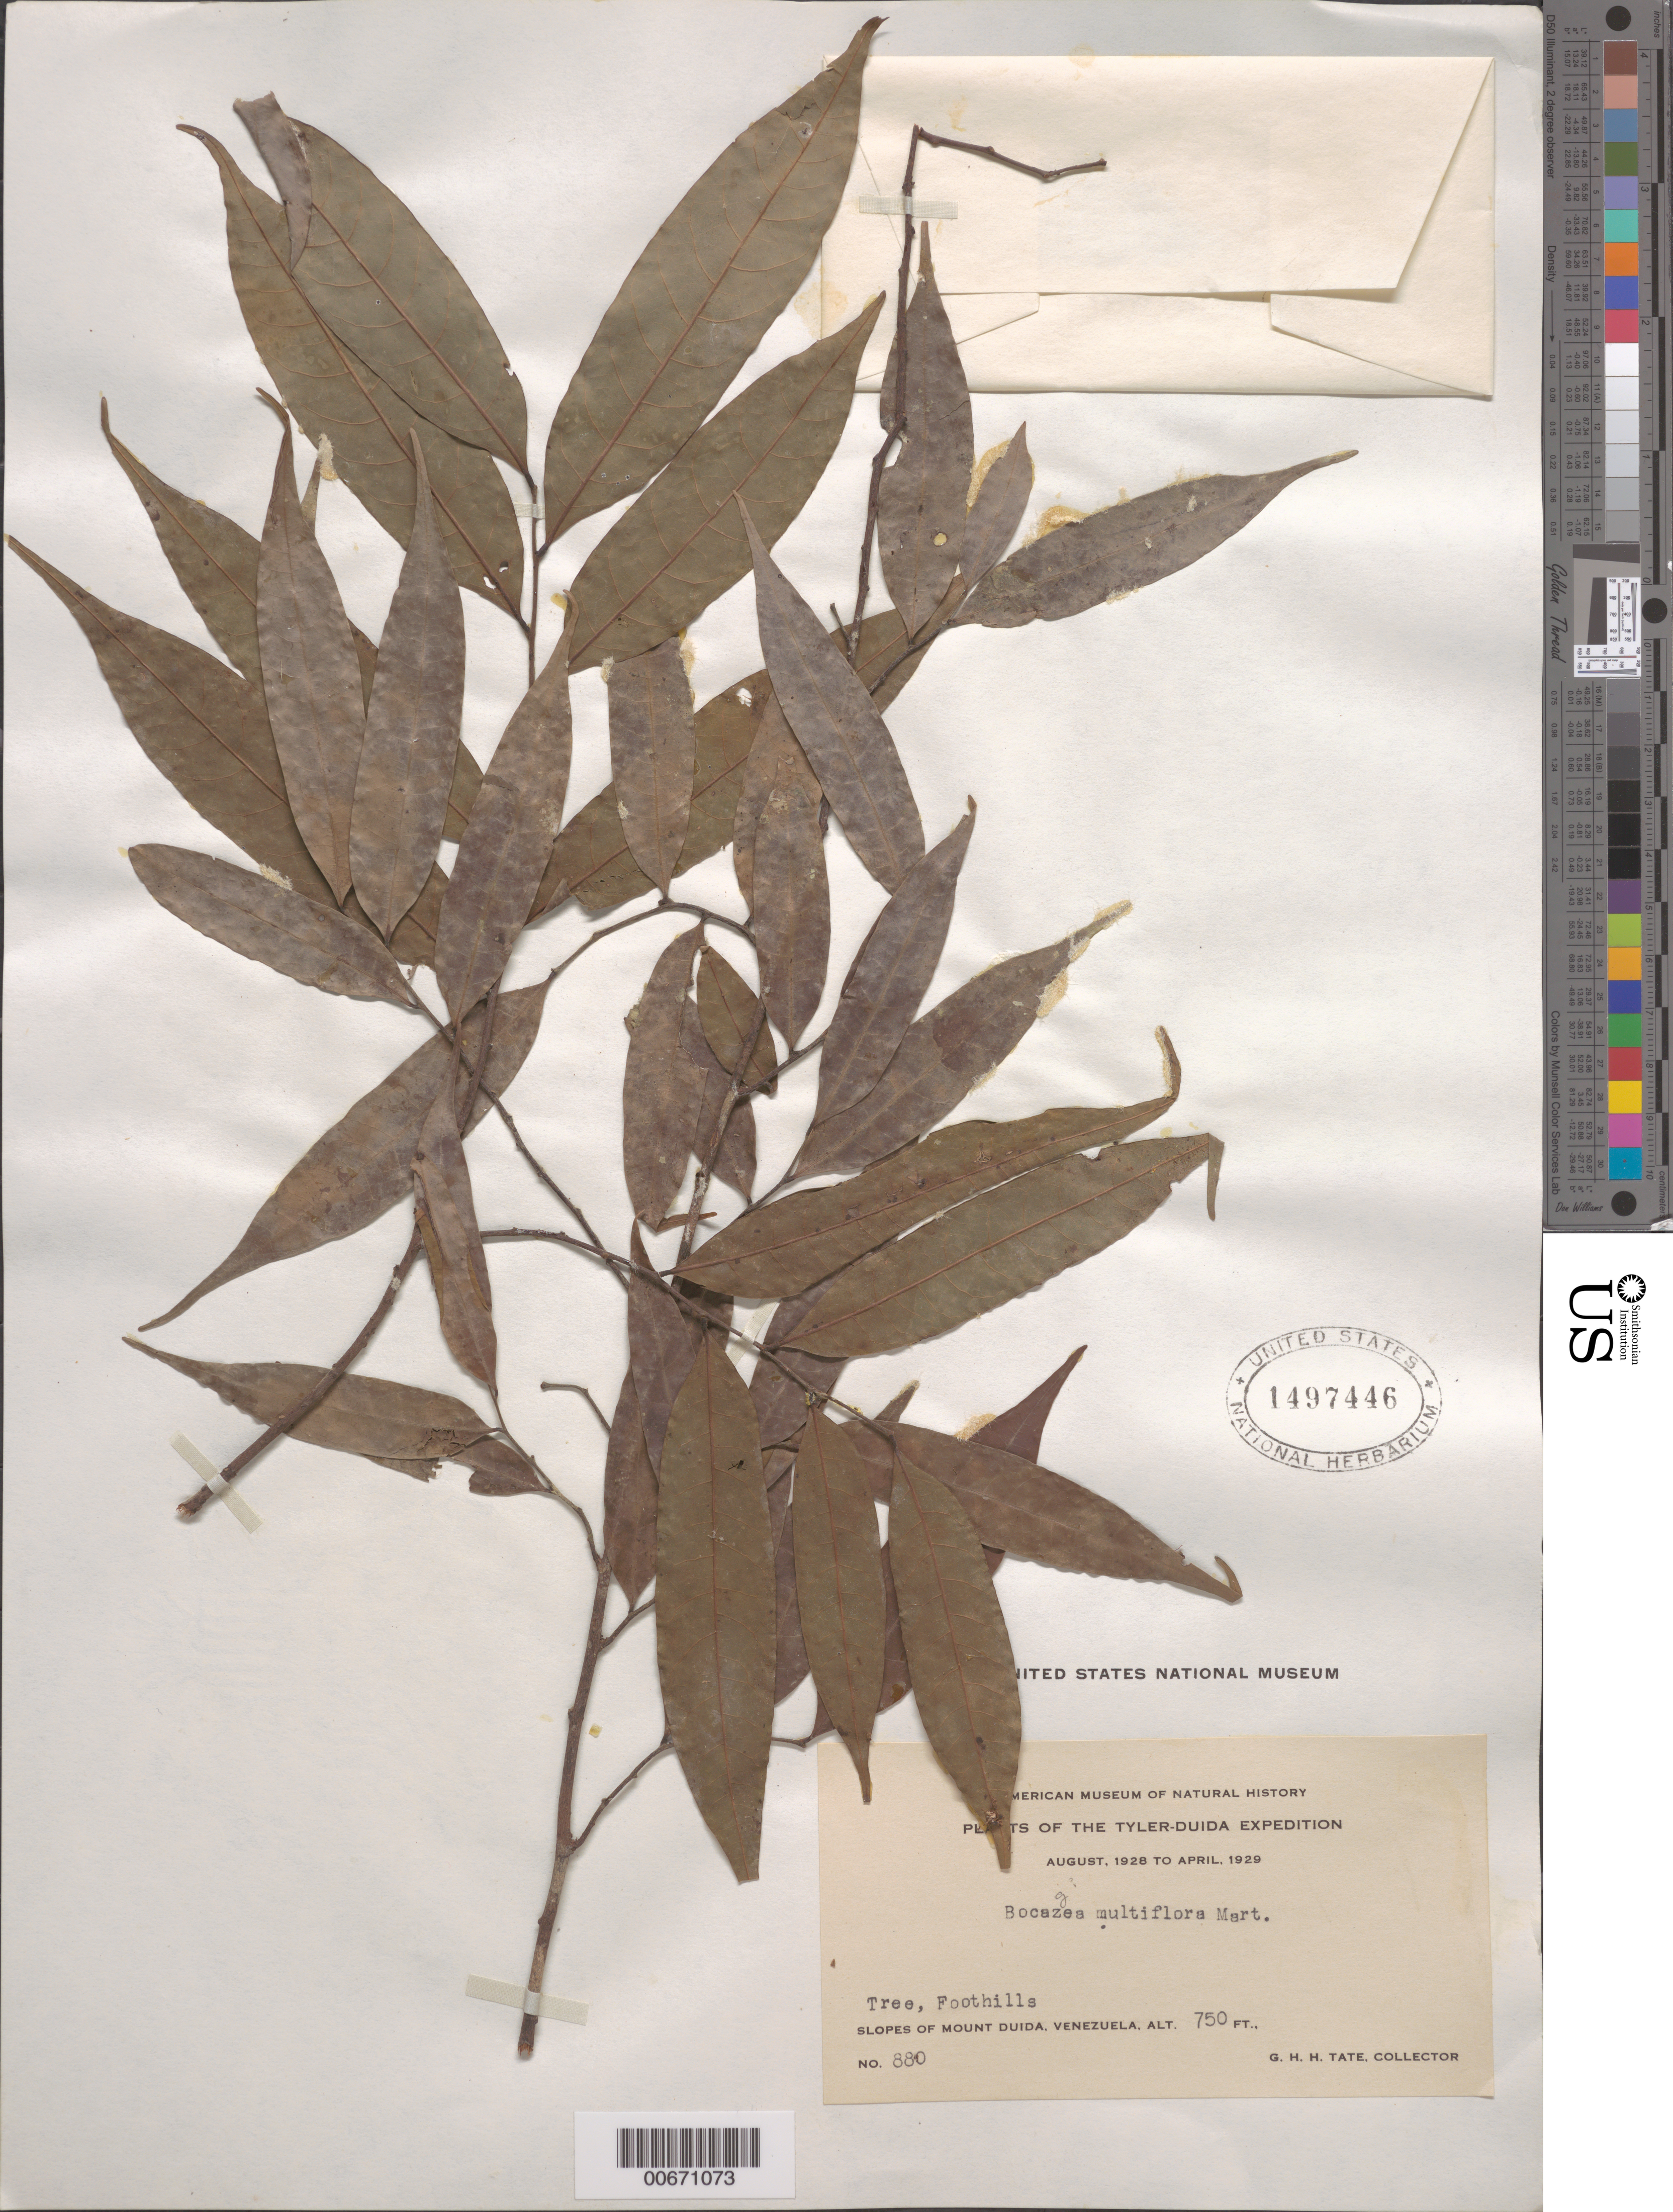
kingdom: Plantae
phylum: Tracheophyta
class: Magnoliopsida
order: Magnoliales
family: Annonaceae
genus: Bocageopsis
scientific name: Bocageopsis multiflora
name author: (Mart.) R.E. Fr.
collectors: G. H. H.Tate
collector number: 880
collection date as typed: Aug-28 to Apr-29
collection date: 1928-08/1929-04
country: Venezuela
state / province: Amazonas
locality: Mount Duida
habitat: Mountain slopes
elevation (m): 225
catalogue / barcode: US 1497446